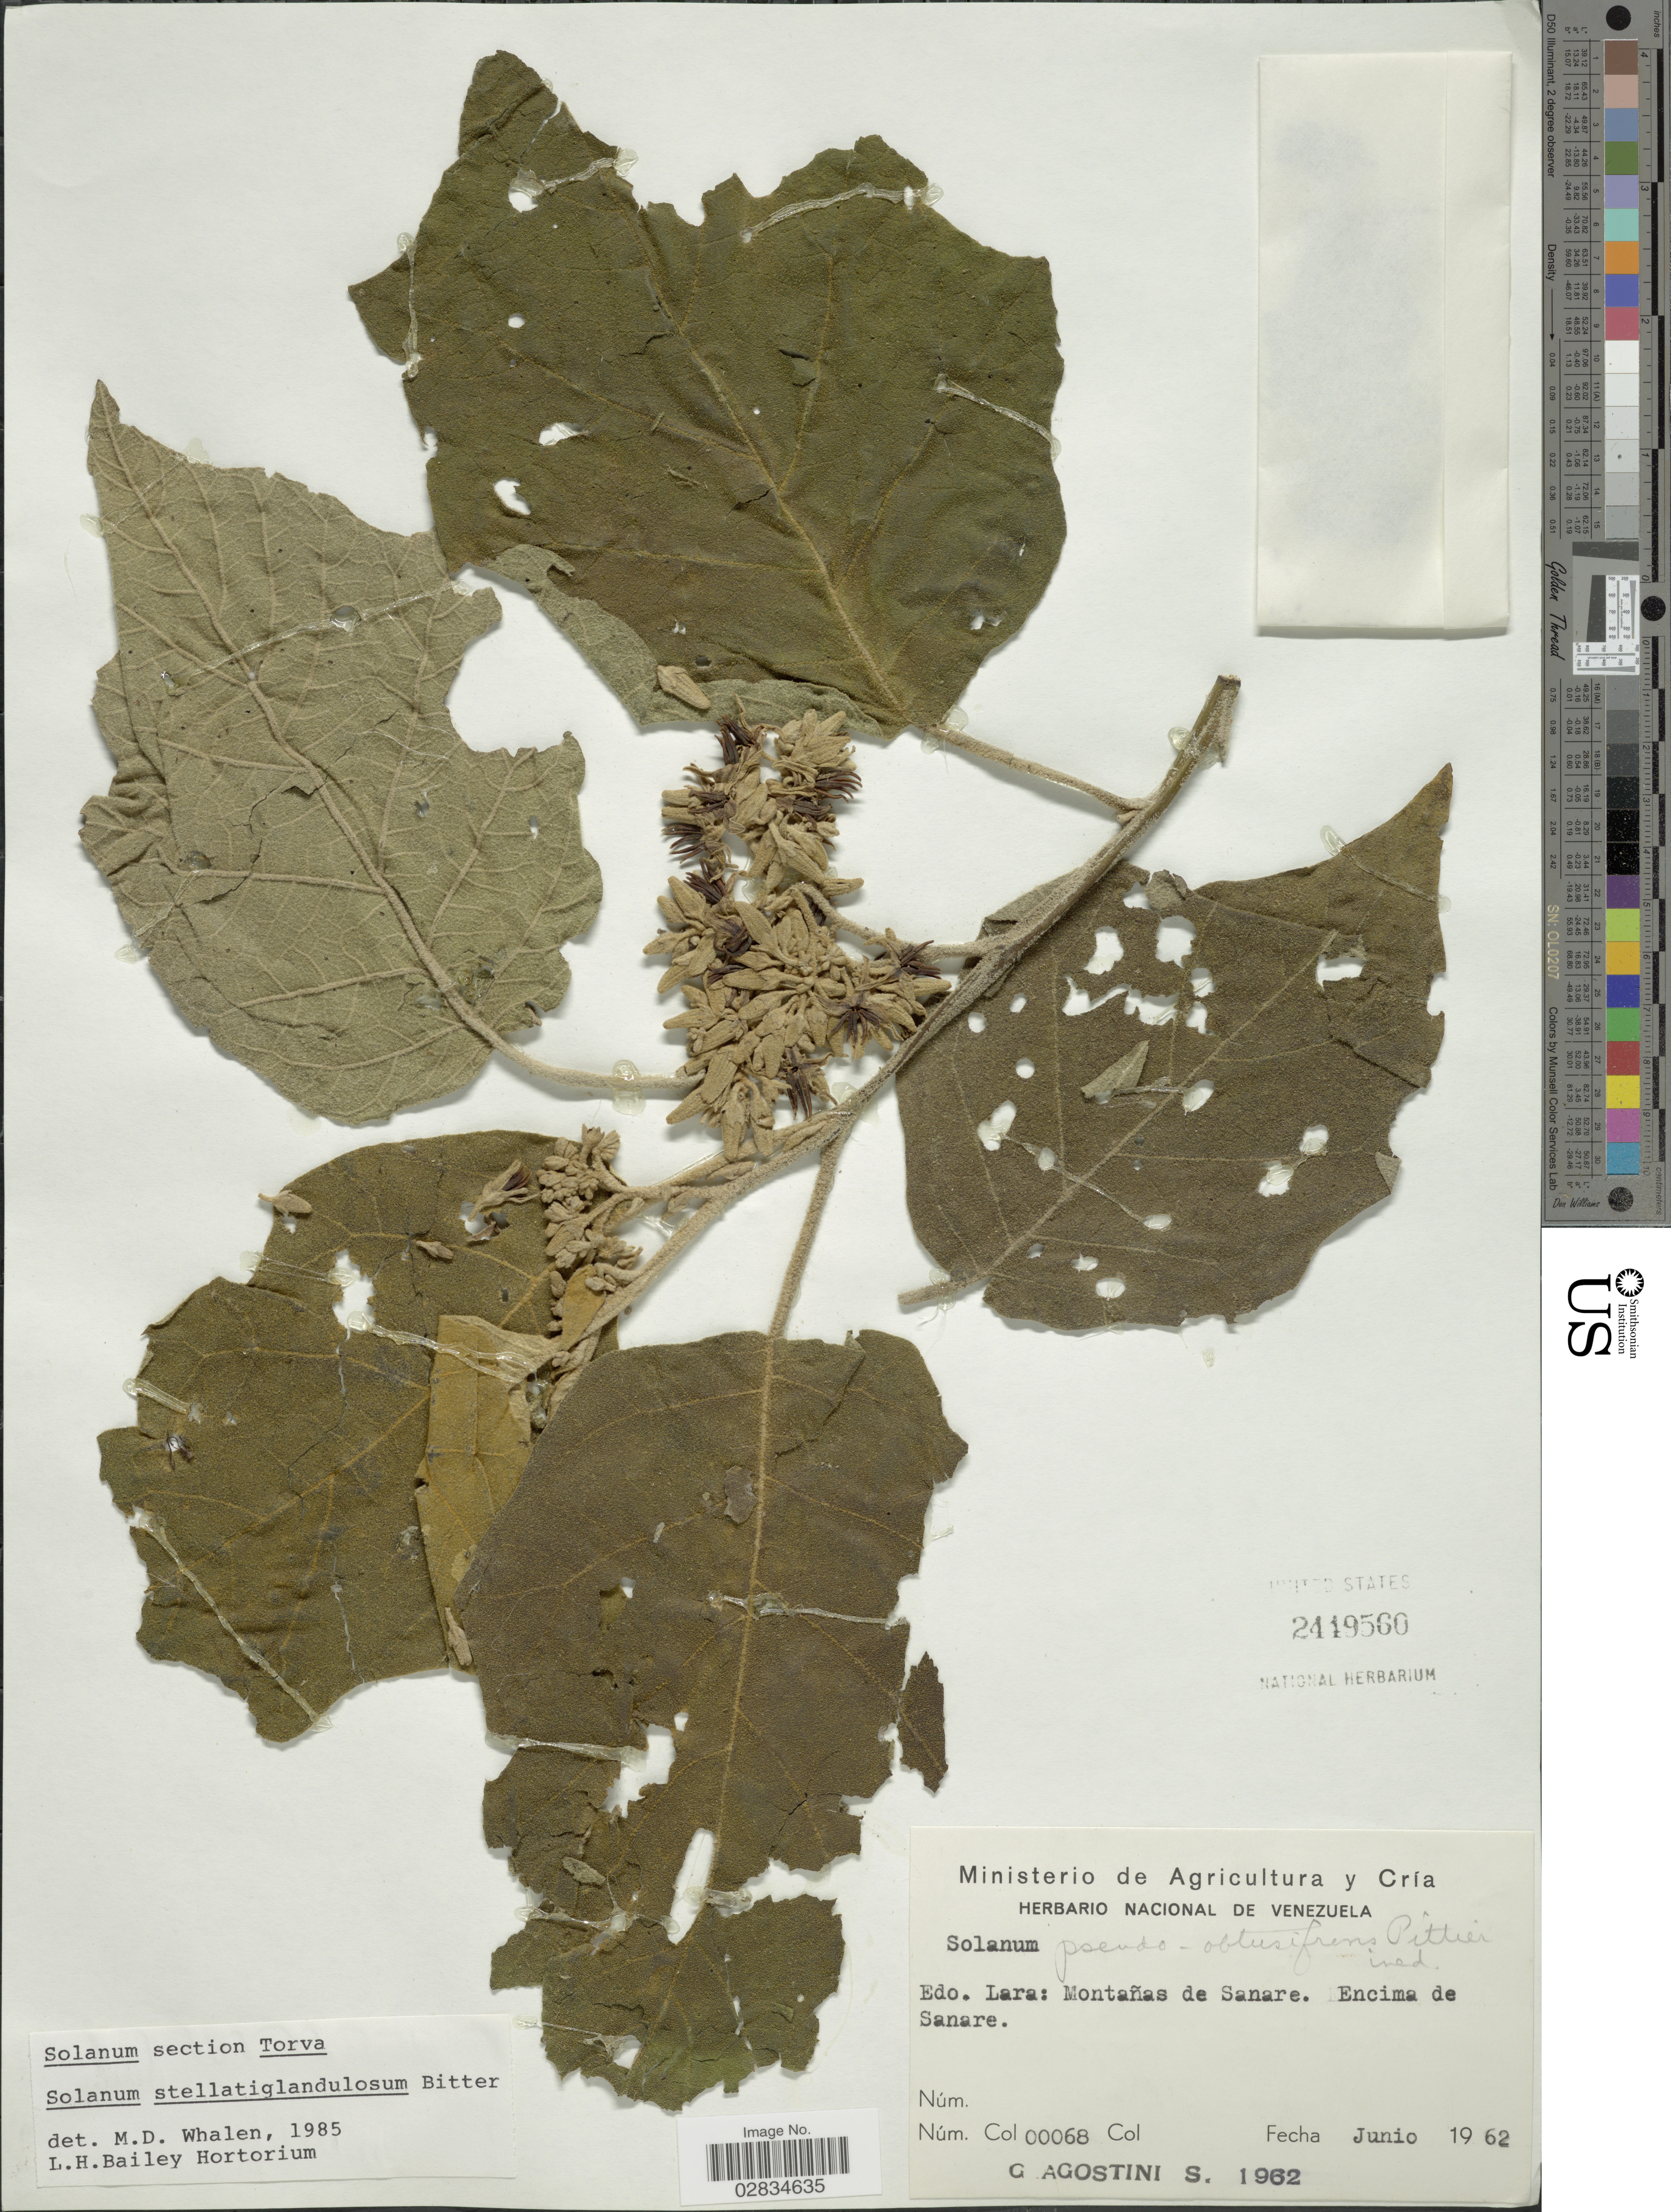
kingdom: Plantae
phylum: Tracheophyta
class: Magnoliopsida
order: Solanales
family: Solanaceae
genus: Solanum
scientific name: Solanum stellatiglandulosum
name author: Bitter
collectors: G. Agostini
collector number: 00068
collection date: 1962-06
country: Venezuela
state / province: Lara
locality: Edo. Lara: Montañas de Sanare. Encima de Sanare.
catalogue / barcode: US 2419560